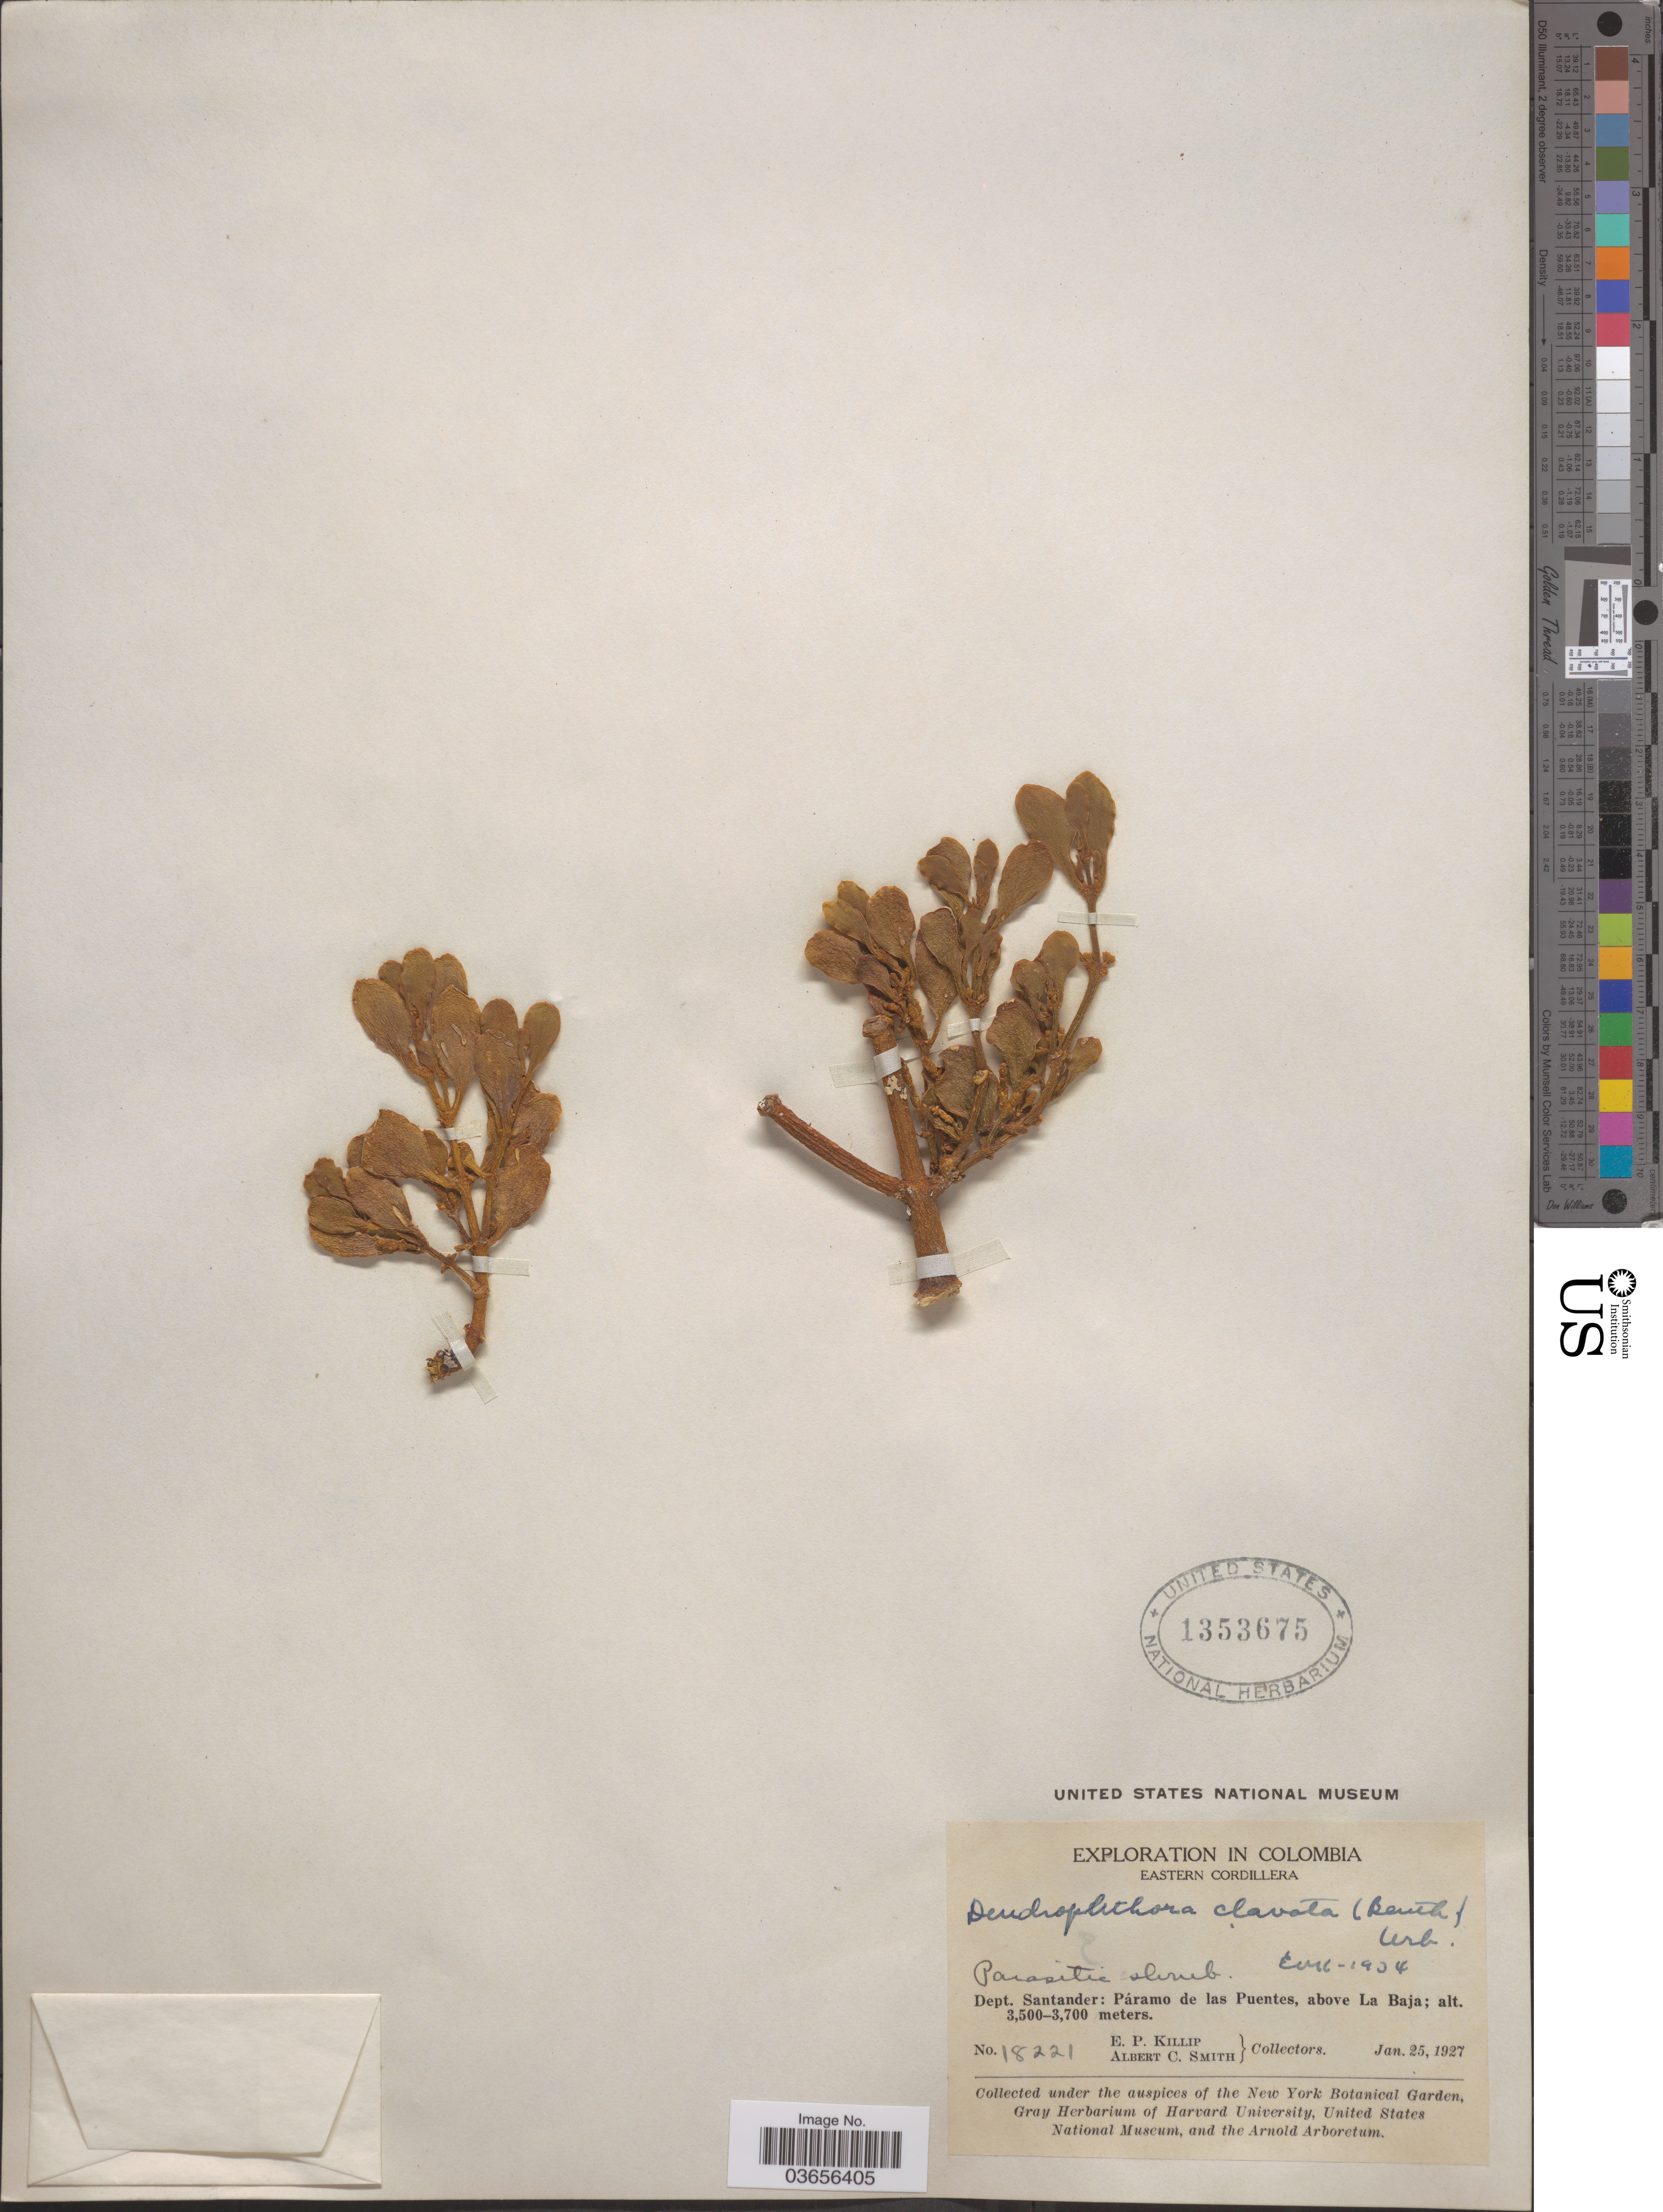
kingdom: Plantae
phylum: Tracheophyta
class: Magnoliopsida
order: Santalales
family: Viscaceae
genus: Dendrophthora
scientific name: Dendrophthora clavata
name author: (Benth.) Urb.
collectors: E. P. Killip & A. C. Smith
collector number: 18221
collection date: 1927-01-25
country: Colombia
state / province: Santander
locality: Eastern Cordillera. Dept. Santander: Páramo de las Puentes, above La Baja.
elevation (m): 3500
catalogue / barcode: US 1353675